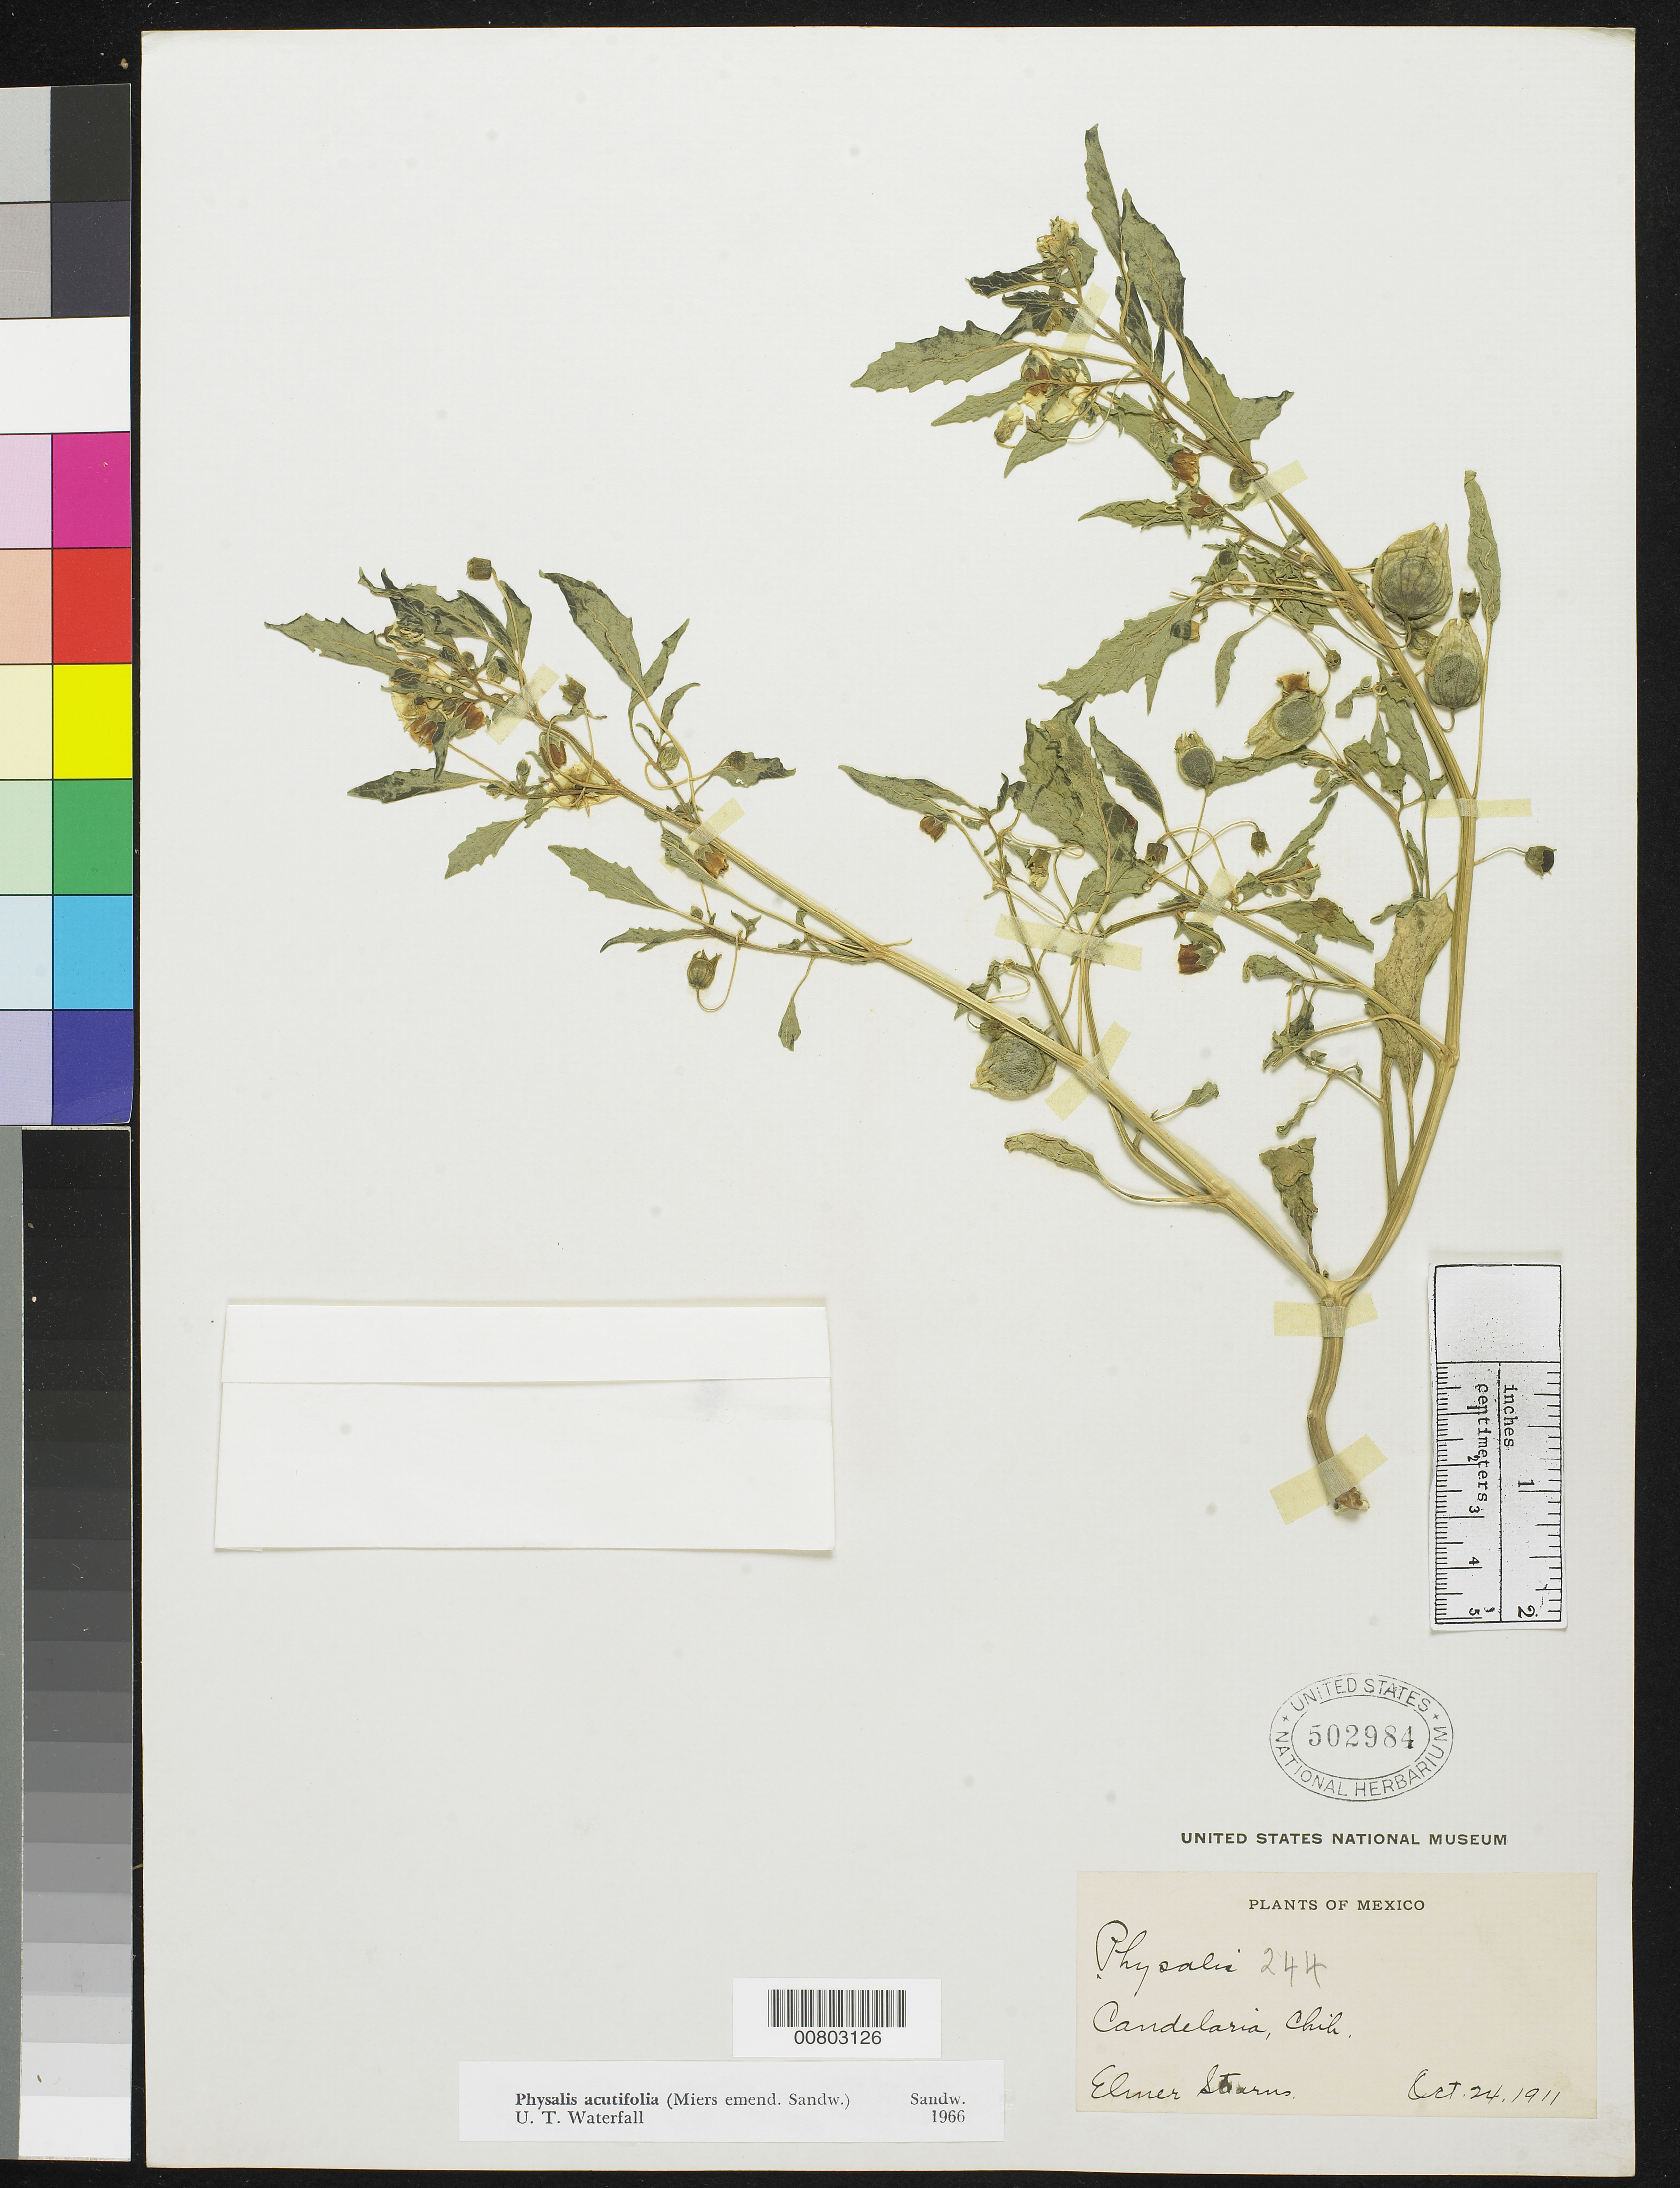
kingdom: Plantae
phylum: Tracheophyta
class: Magnoliopsida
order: Solanales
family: Solanaceae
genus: Physalis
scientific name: Physalis acutifolia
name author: (Miers) Sandwith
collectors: E. Stearns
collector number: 244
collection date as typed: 24 Oct 1911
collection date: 1911-10-24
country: Mexico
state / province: Chihuahua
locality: Candelaria, Chiahuahua.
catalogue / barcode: US 502984